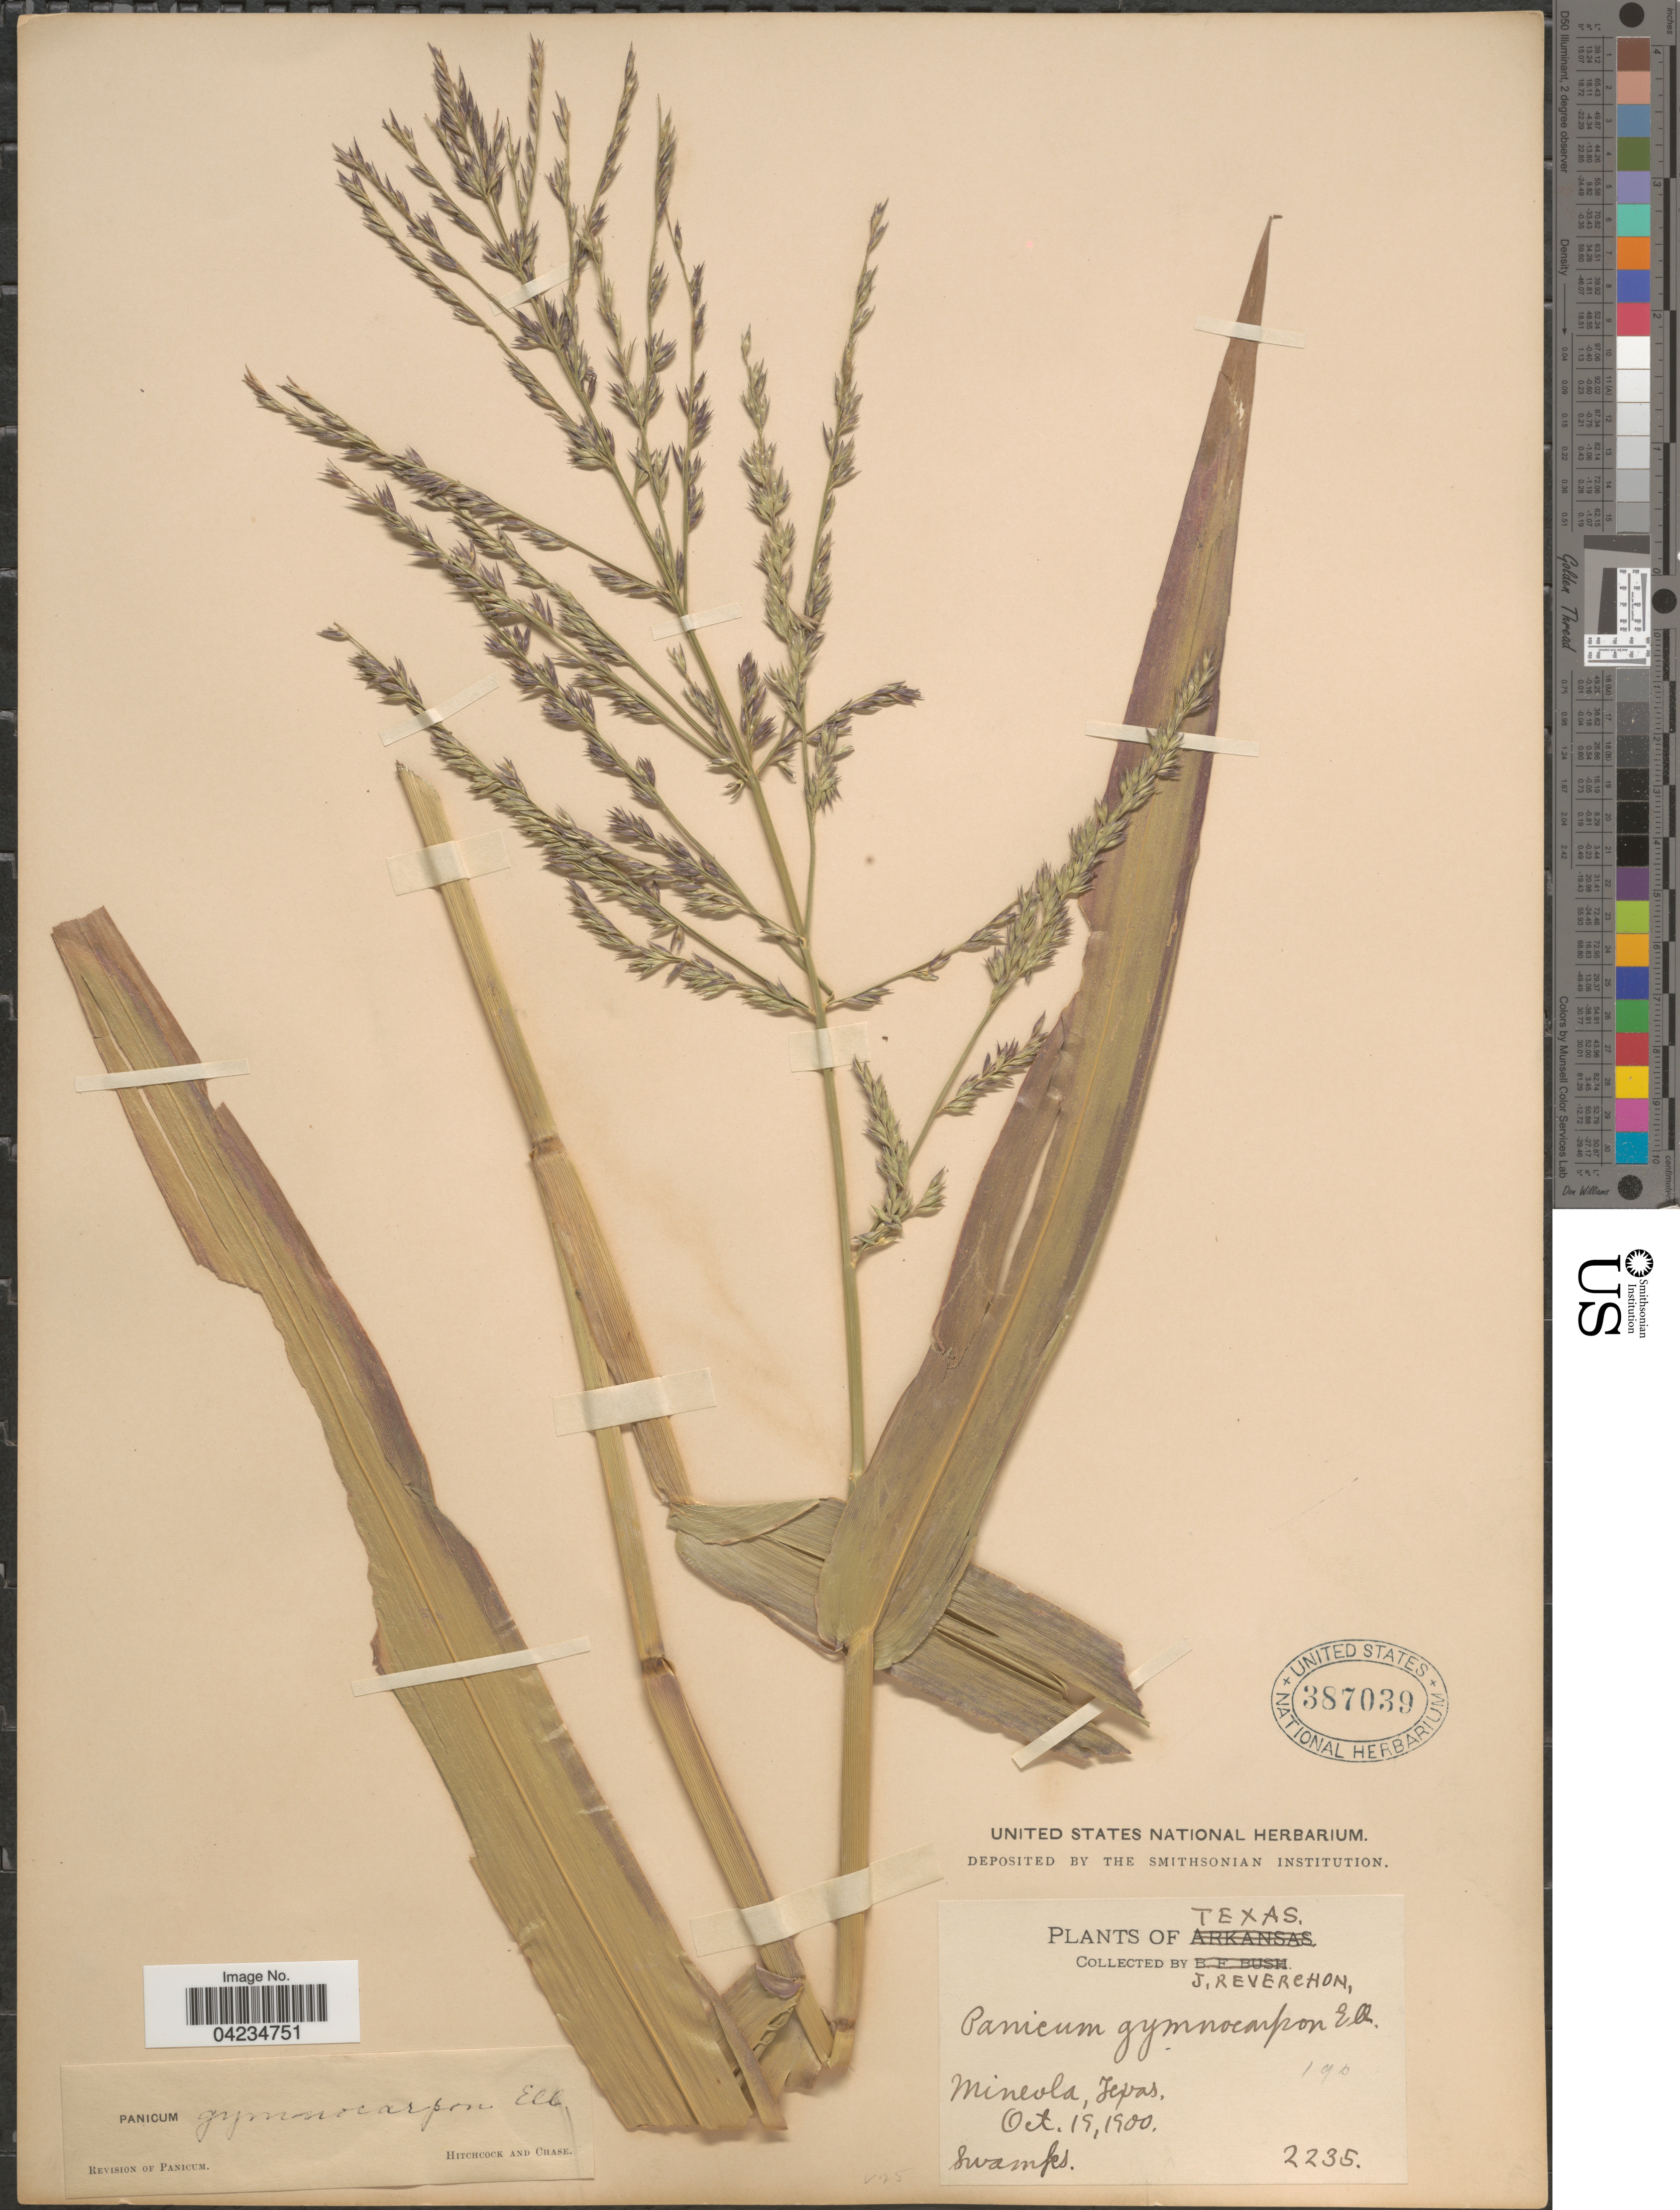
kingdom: Plantae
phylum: Tracheophyta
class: Liliopsida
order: Poales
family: Poaceae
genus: Phanopyrum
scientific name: Phanopyrum gymnocarpon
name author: (Elliott) Nash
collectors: J. Reverchon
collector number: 2235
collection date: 1900-10-19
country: United States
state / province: Texas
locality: Mineola.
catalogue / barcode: US 387039